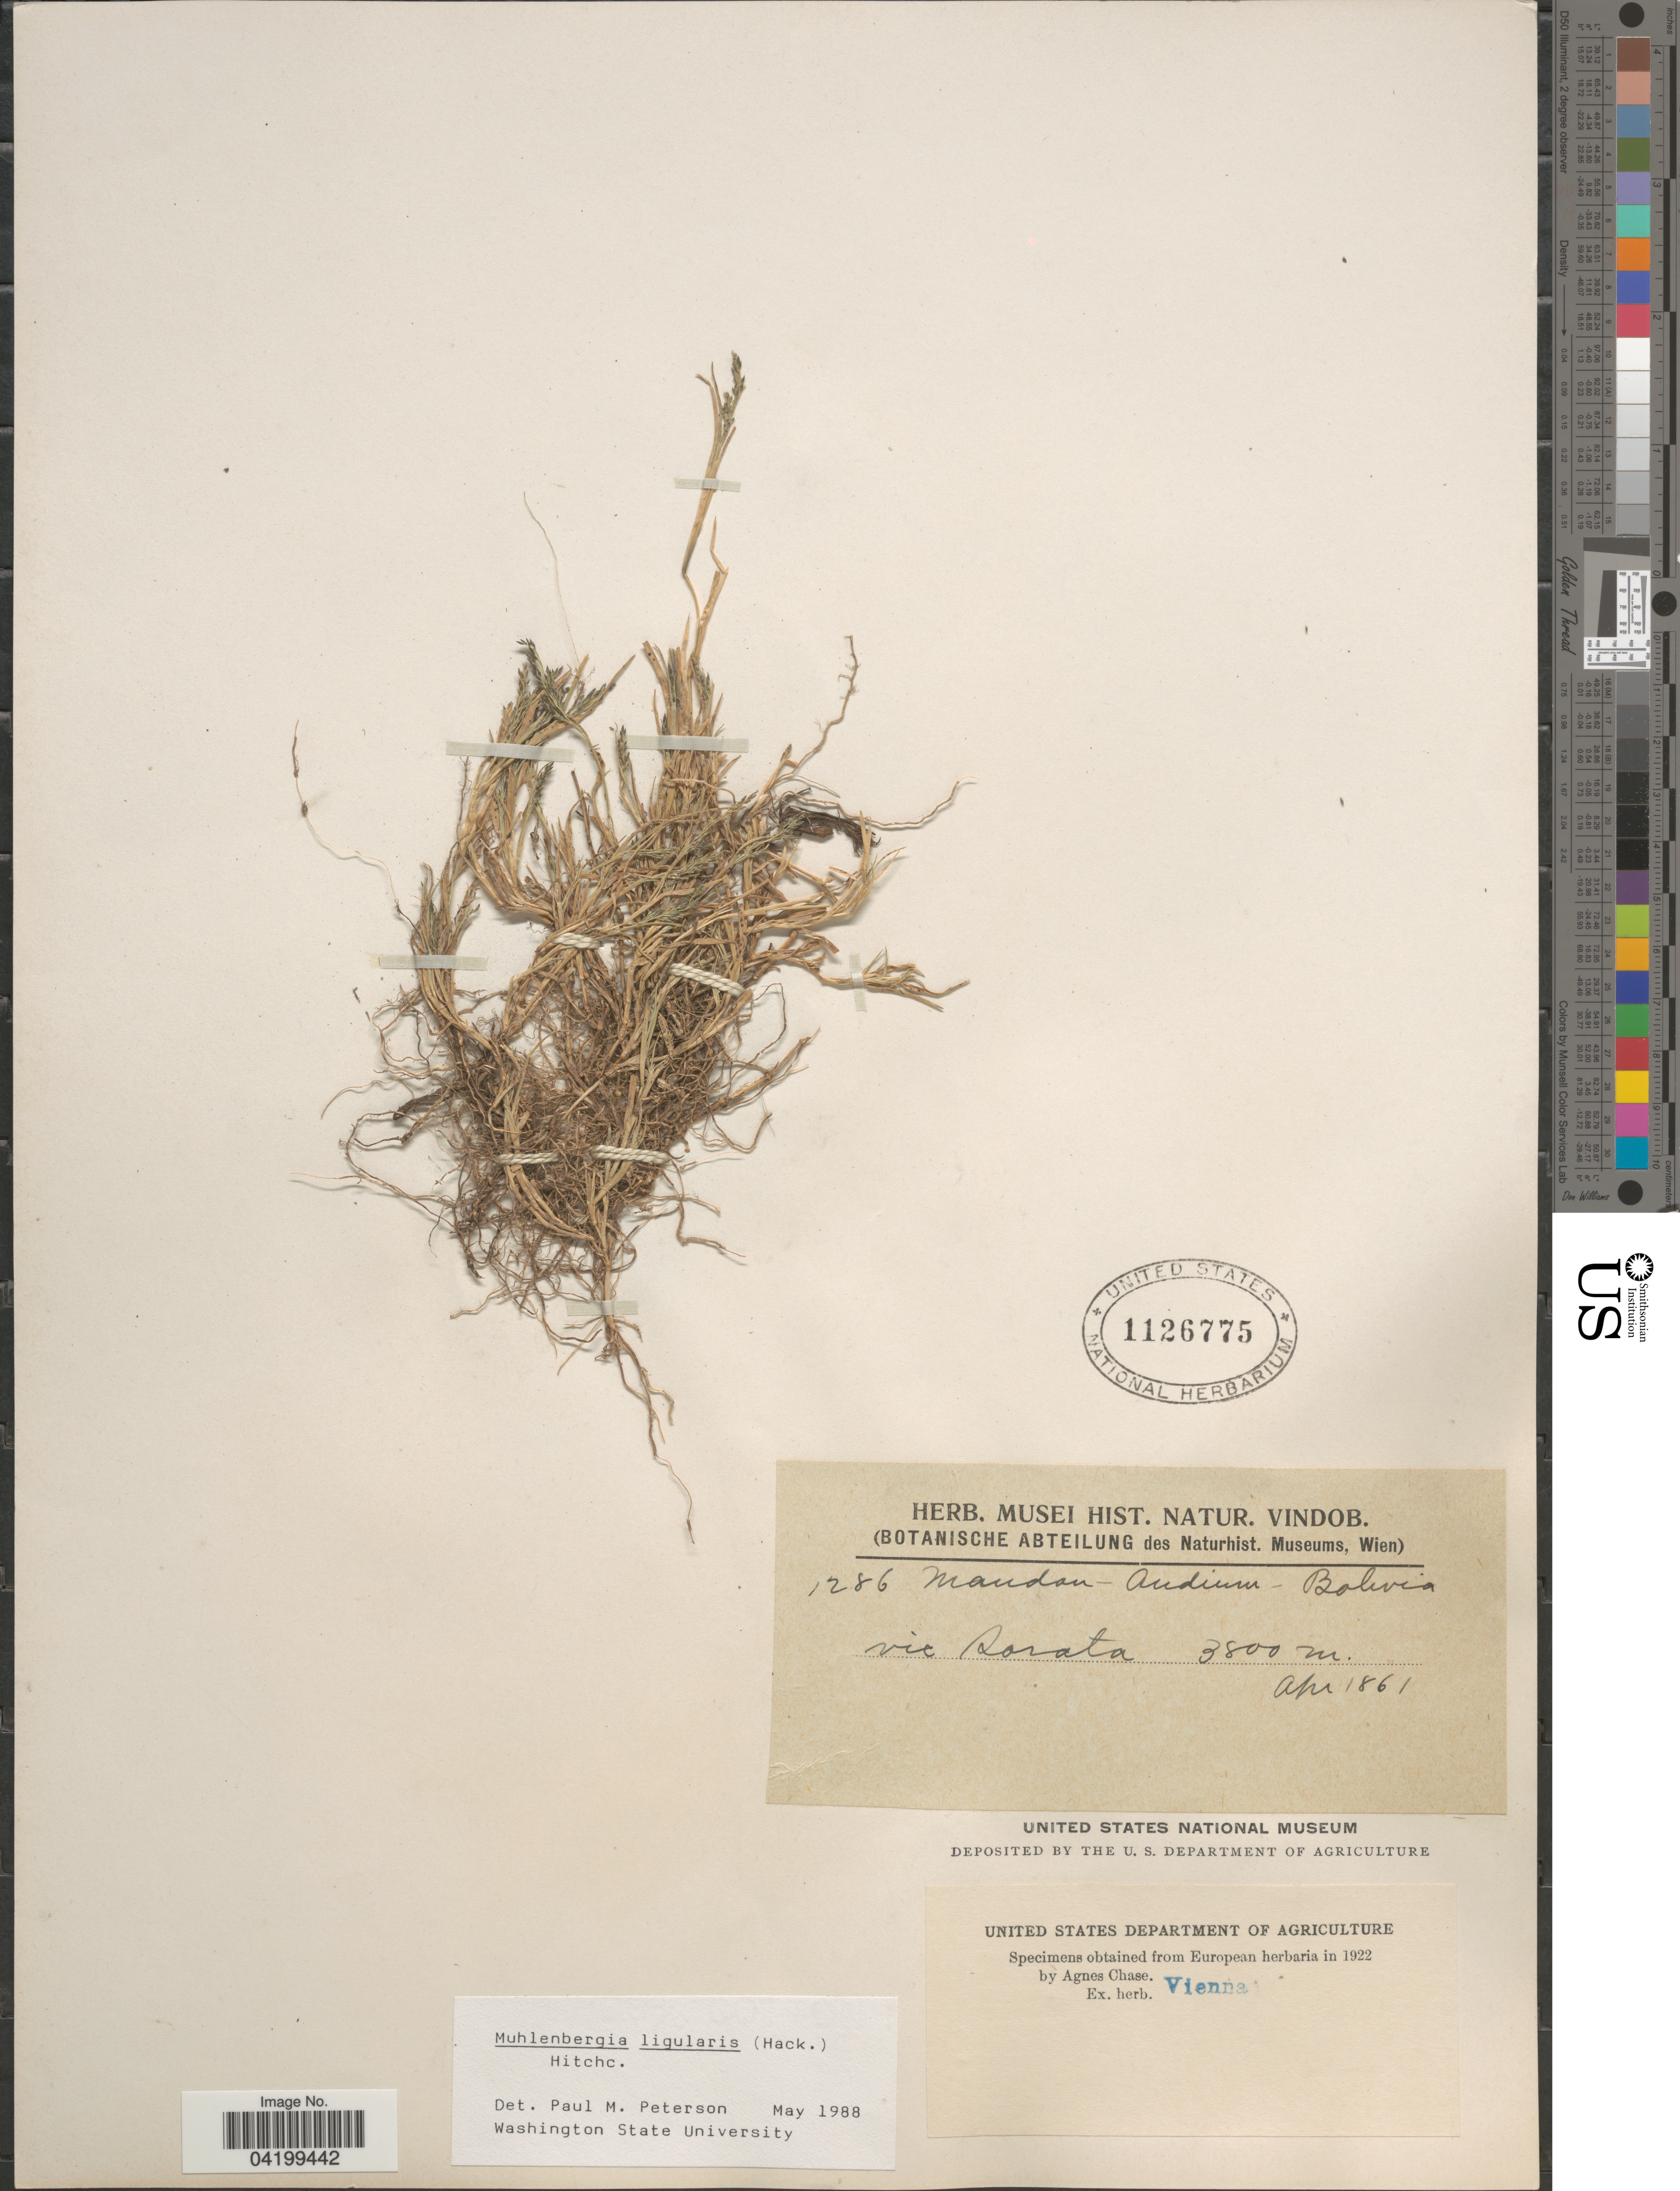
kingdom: Plantae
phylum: Tracheophyta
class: Liliopsida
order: Poales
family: Poaceae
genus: Muhlenbergia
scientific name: Muhlenbergia ligularis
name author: (Hack.) Hitchc.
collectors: Mandon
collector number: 1286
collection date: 1861-04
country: Bolivia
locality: Andium - Bolivia. Vic Sorata.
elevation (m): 3800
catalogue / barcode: US 1126775